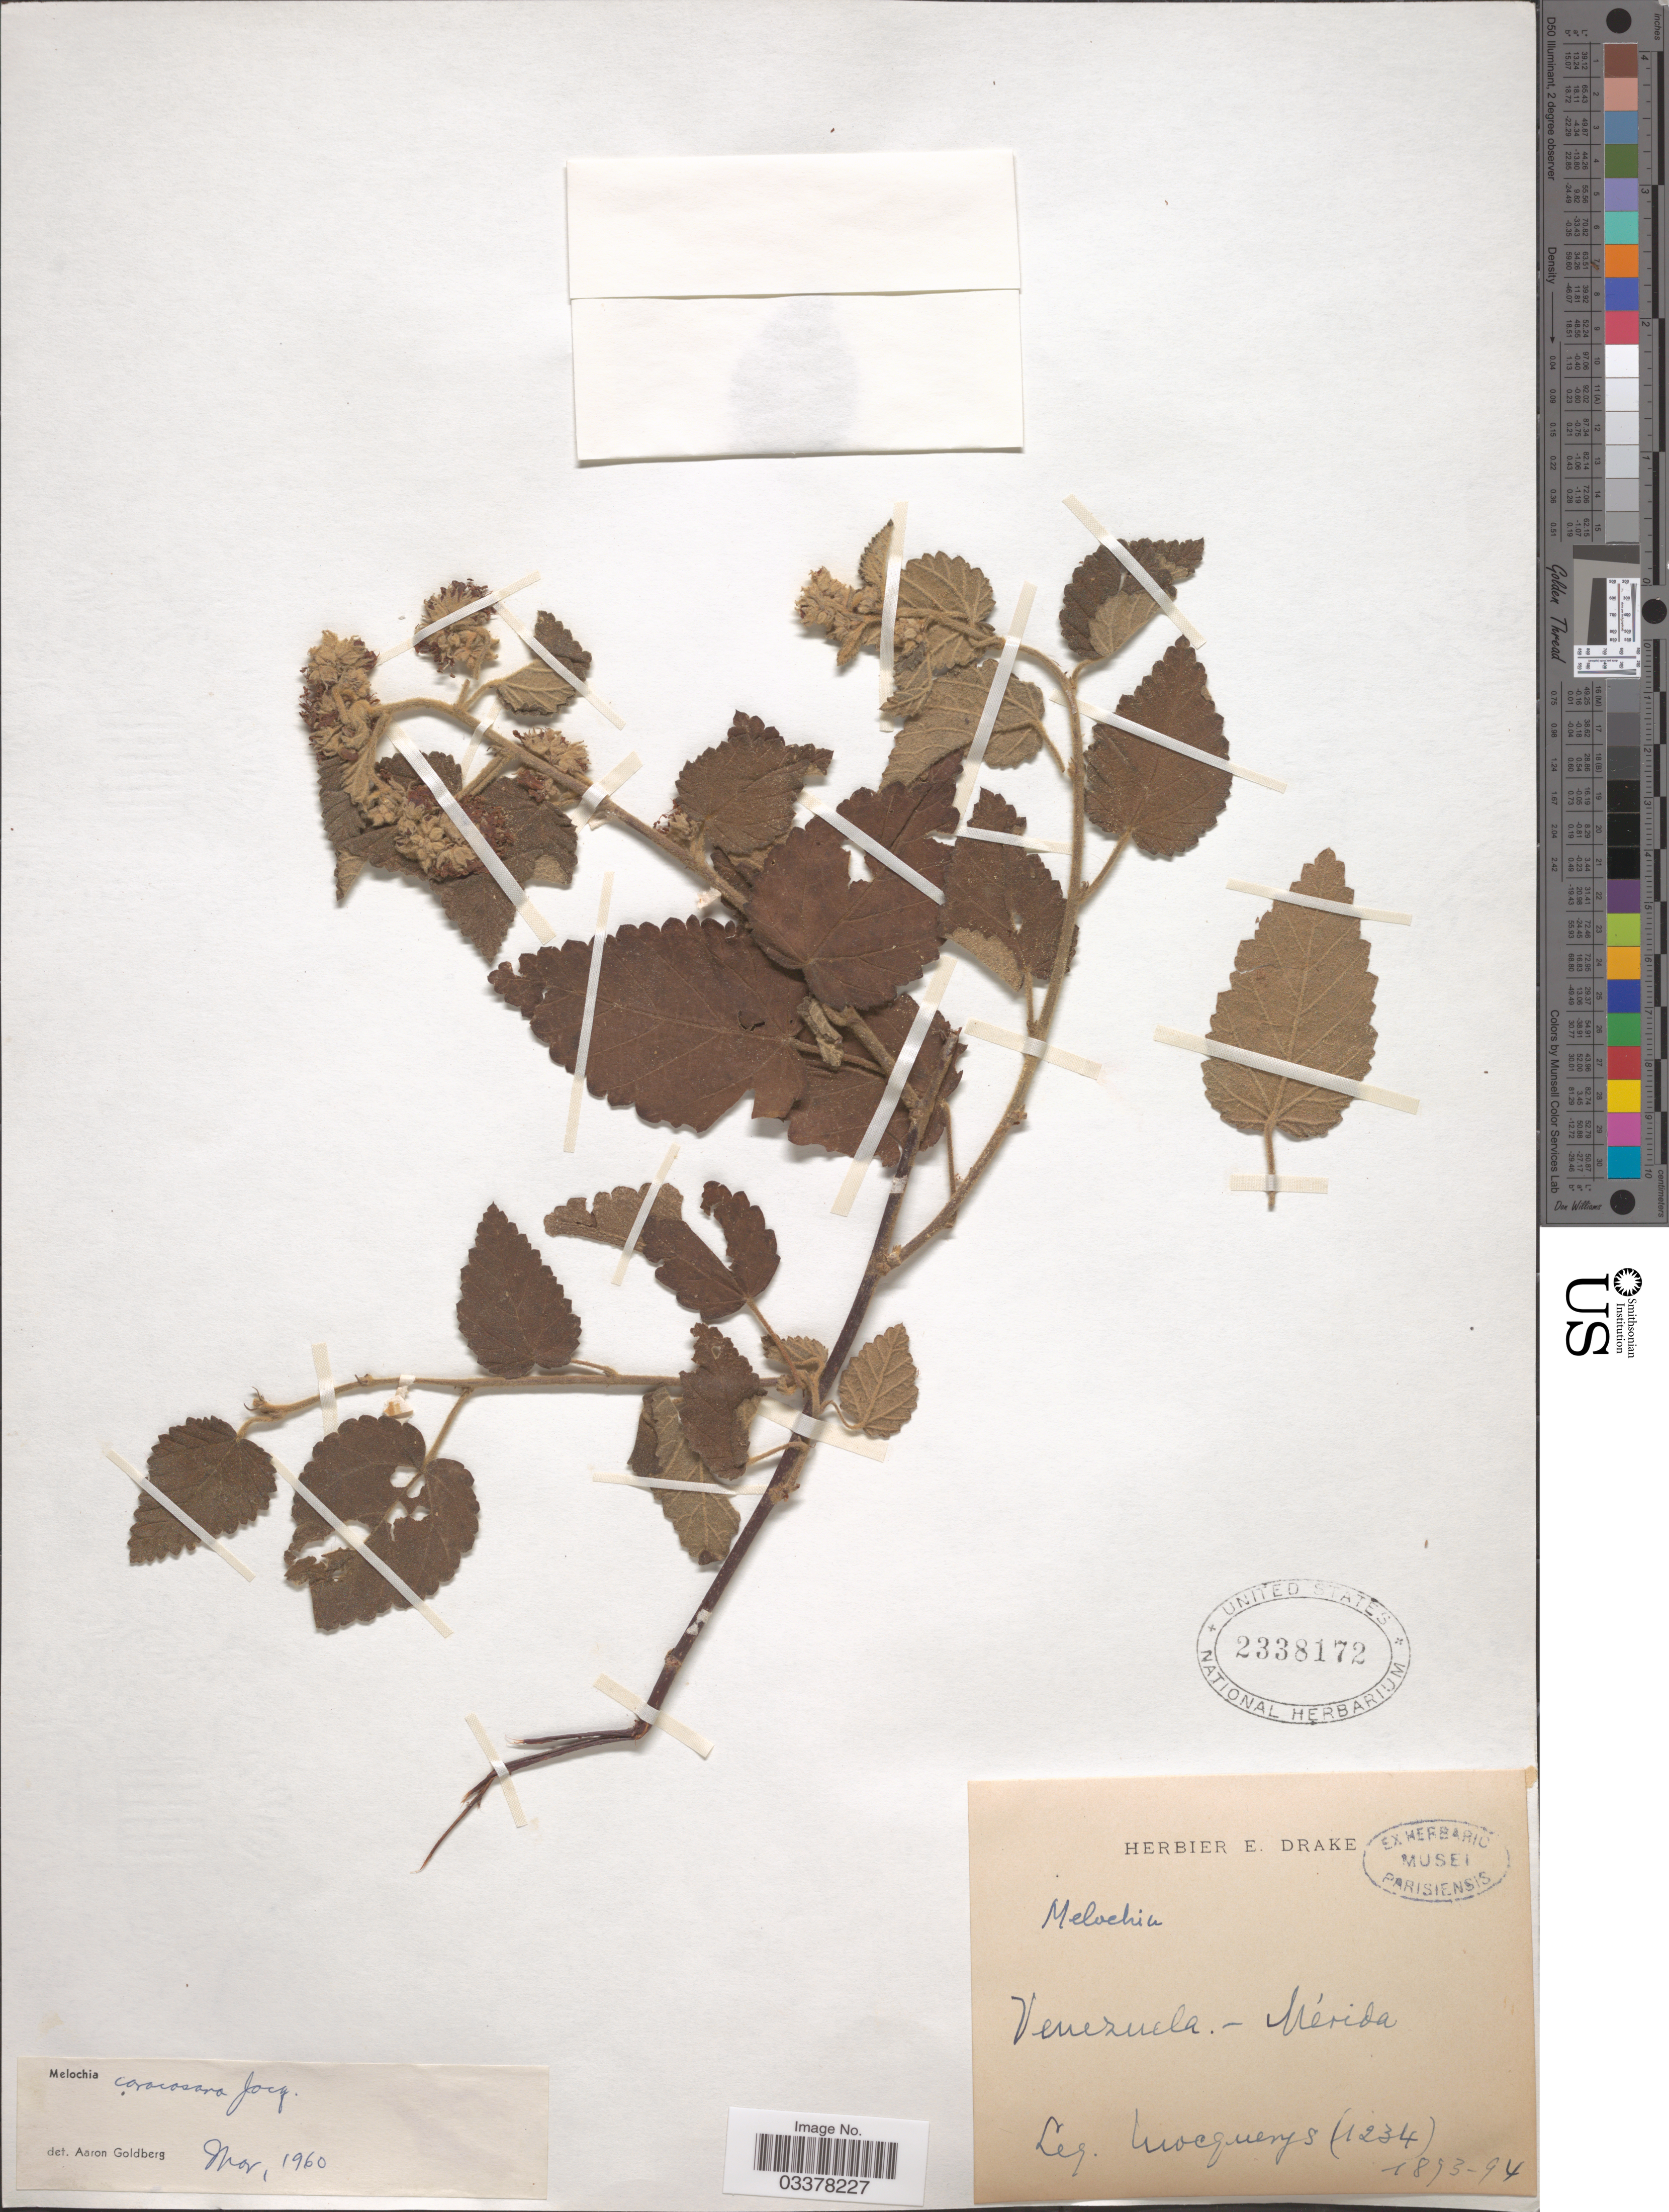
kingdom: Plantae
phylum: Tracheophyta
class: Magnoliopsida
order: Malvales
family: Malvaceae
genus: Melochia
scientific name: Melochia caracasana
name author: Jacq.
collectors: A. Mocquerys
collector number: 1234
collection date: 1893/1894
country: Venezuela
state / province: Mérida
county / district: Libertador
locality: Mérida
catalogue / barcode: US 2338172